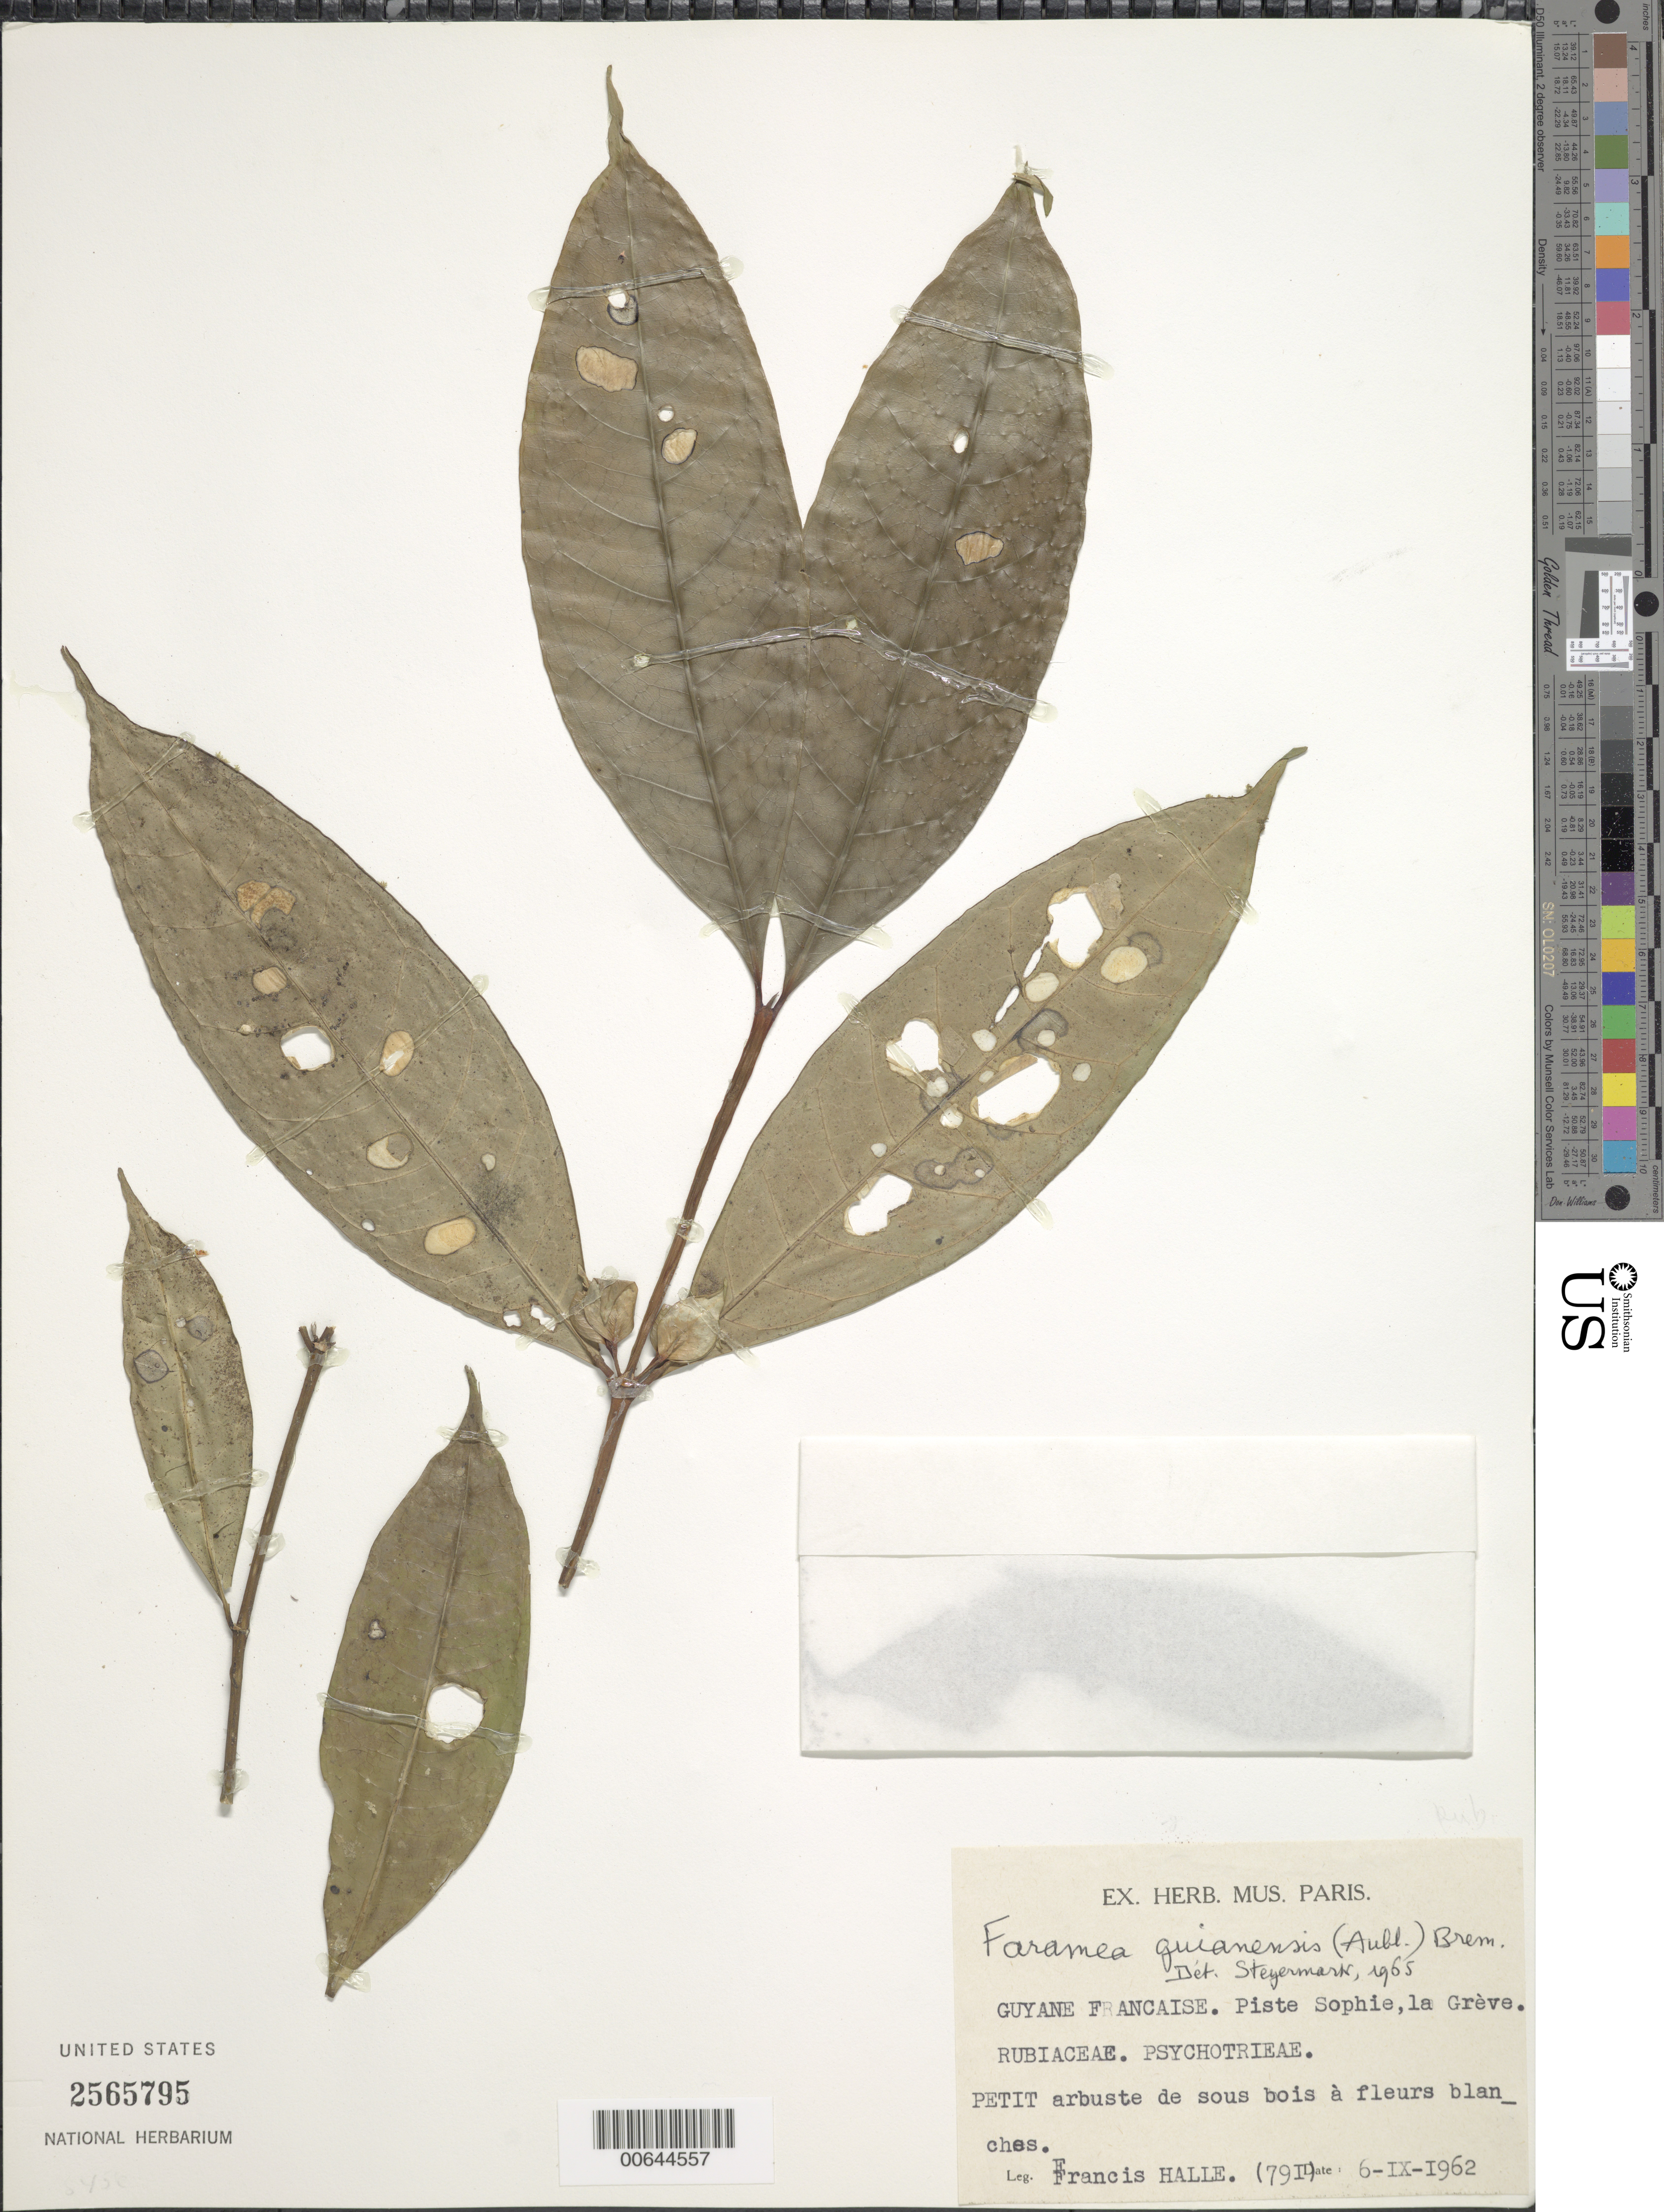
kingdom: Plantae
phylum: Tracheophyta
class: Magnoliopsida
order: Gentianales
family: Rubiaceae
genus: Faramea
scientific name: Faramea guianensis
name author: (Aubl.) Bremek.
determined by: Steyermark, Julian A., (VEN)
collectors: F. Hallé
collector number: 791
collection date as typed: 6-Sep-62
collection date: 1962-09-06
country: French Guiana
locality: Piste Sophie - La Grêve, Bassin de la Mana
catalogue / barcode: US 2565795